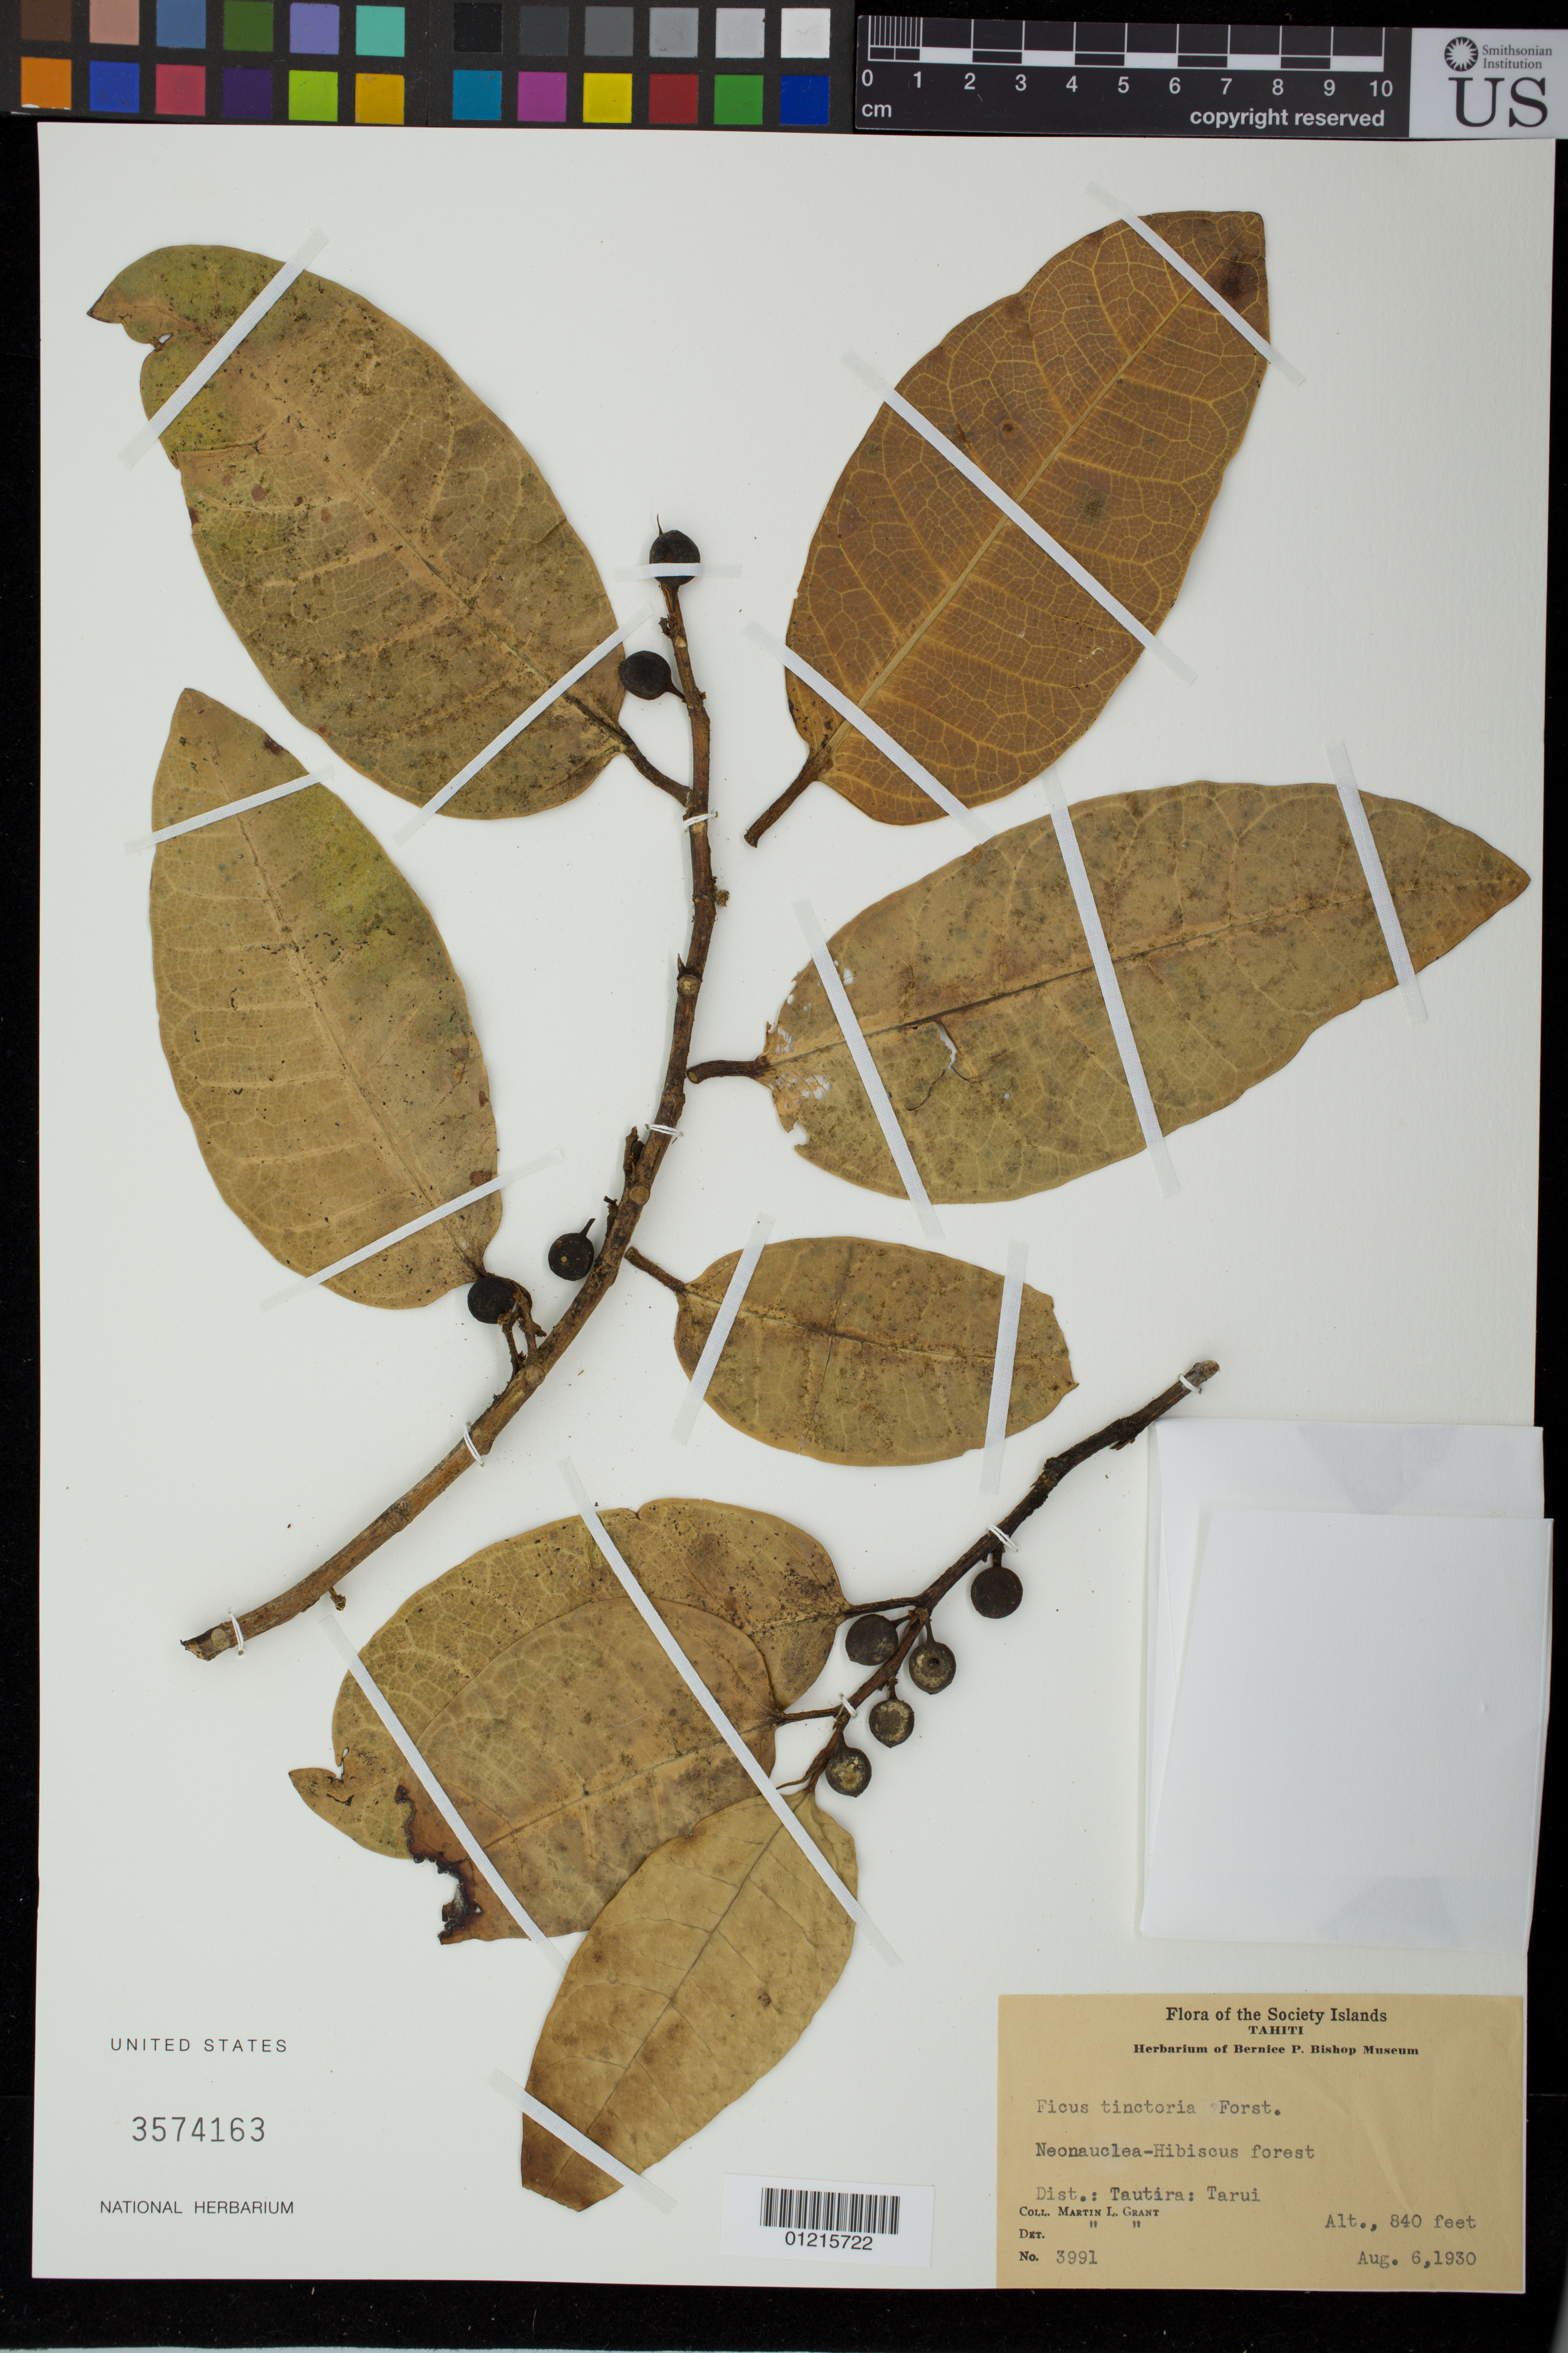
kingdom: Plantae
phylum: Tracheophyta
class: Magnoliopsida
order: Rosales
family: Moraceae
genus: Ficus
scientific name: Ficus tinctoria subsp. tinctoria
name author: G. Forst.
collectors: M. L. Grant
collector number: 3991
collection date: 1930-08-06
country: French Polynesia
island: Tahiti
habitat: Neonauclea-Hibiscus forest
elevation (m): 256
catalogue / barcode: US 3574163